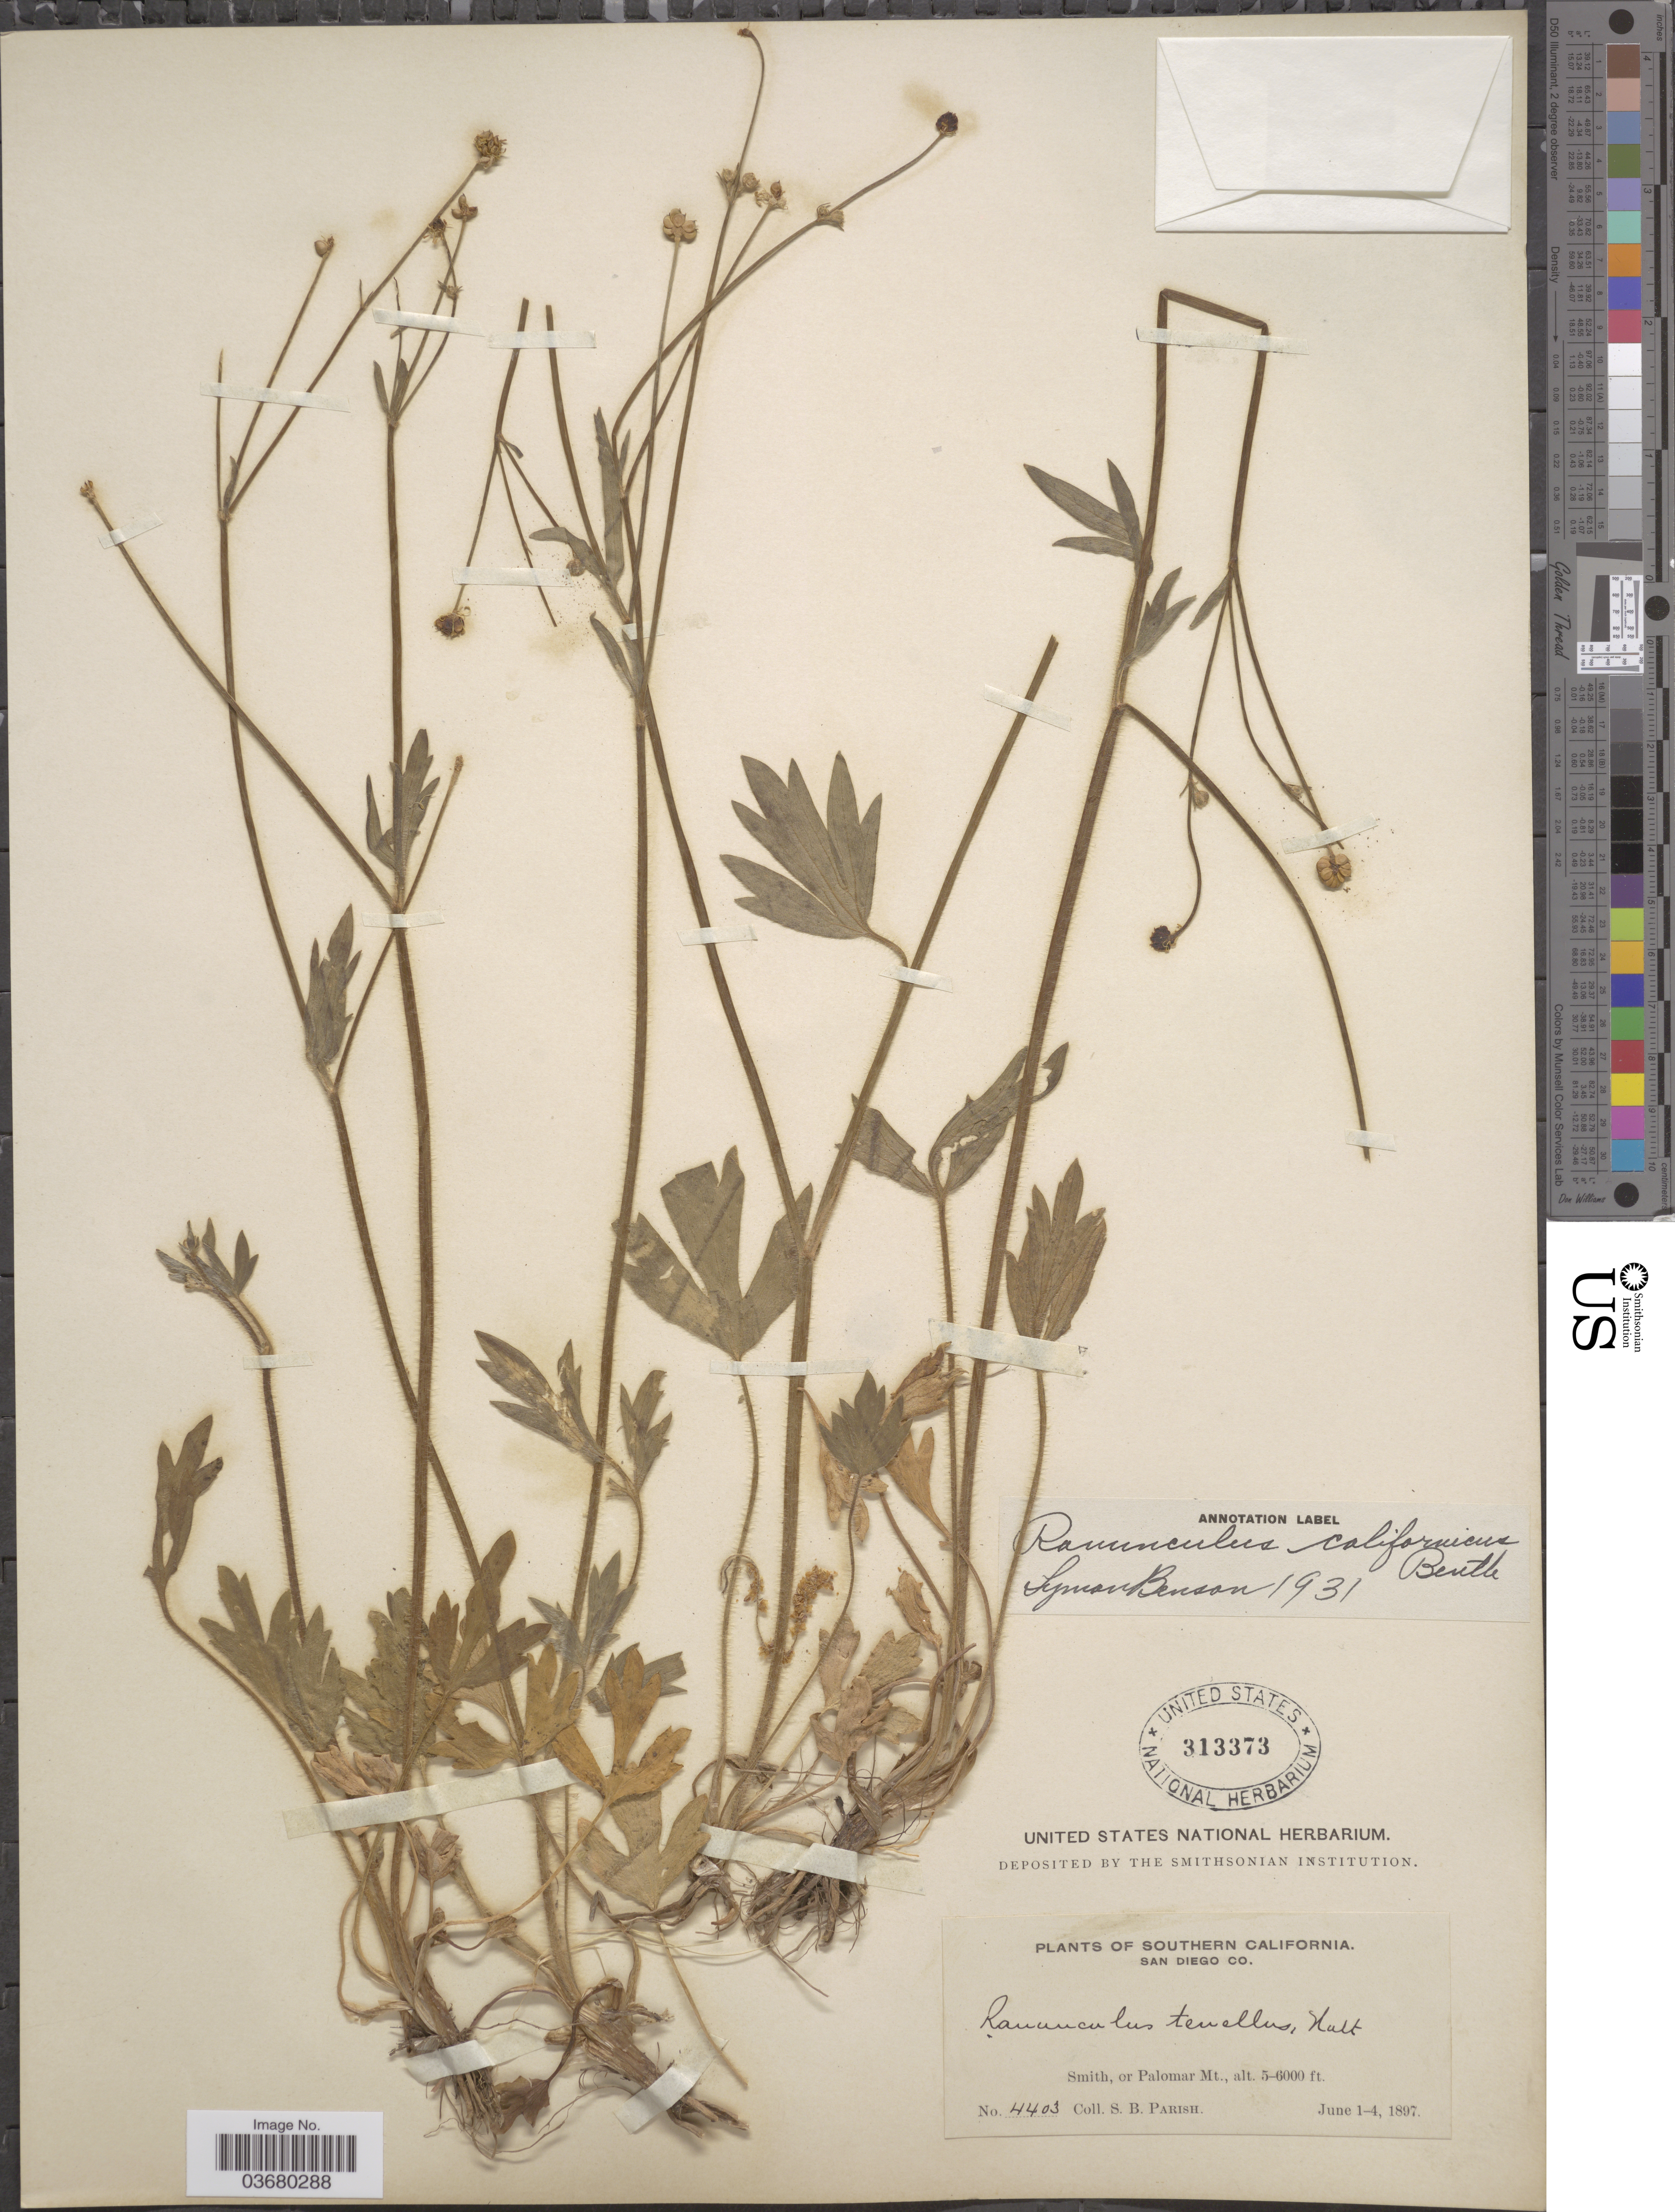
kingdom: Plantae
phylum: Tracheophyta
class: Magnoliopsida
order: Ranunculales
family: Ranunculaceae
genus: Ranunculus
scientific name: Ranunculus californicus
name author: Benth.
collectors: S. B. Parish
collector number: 4403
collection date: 1897-06-01/1897-06-04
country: United States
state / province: California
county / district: San Diego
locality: Southern California. San Diego Co. Smith, or Palomar Mt.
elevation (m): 1524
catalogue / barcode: US 313373